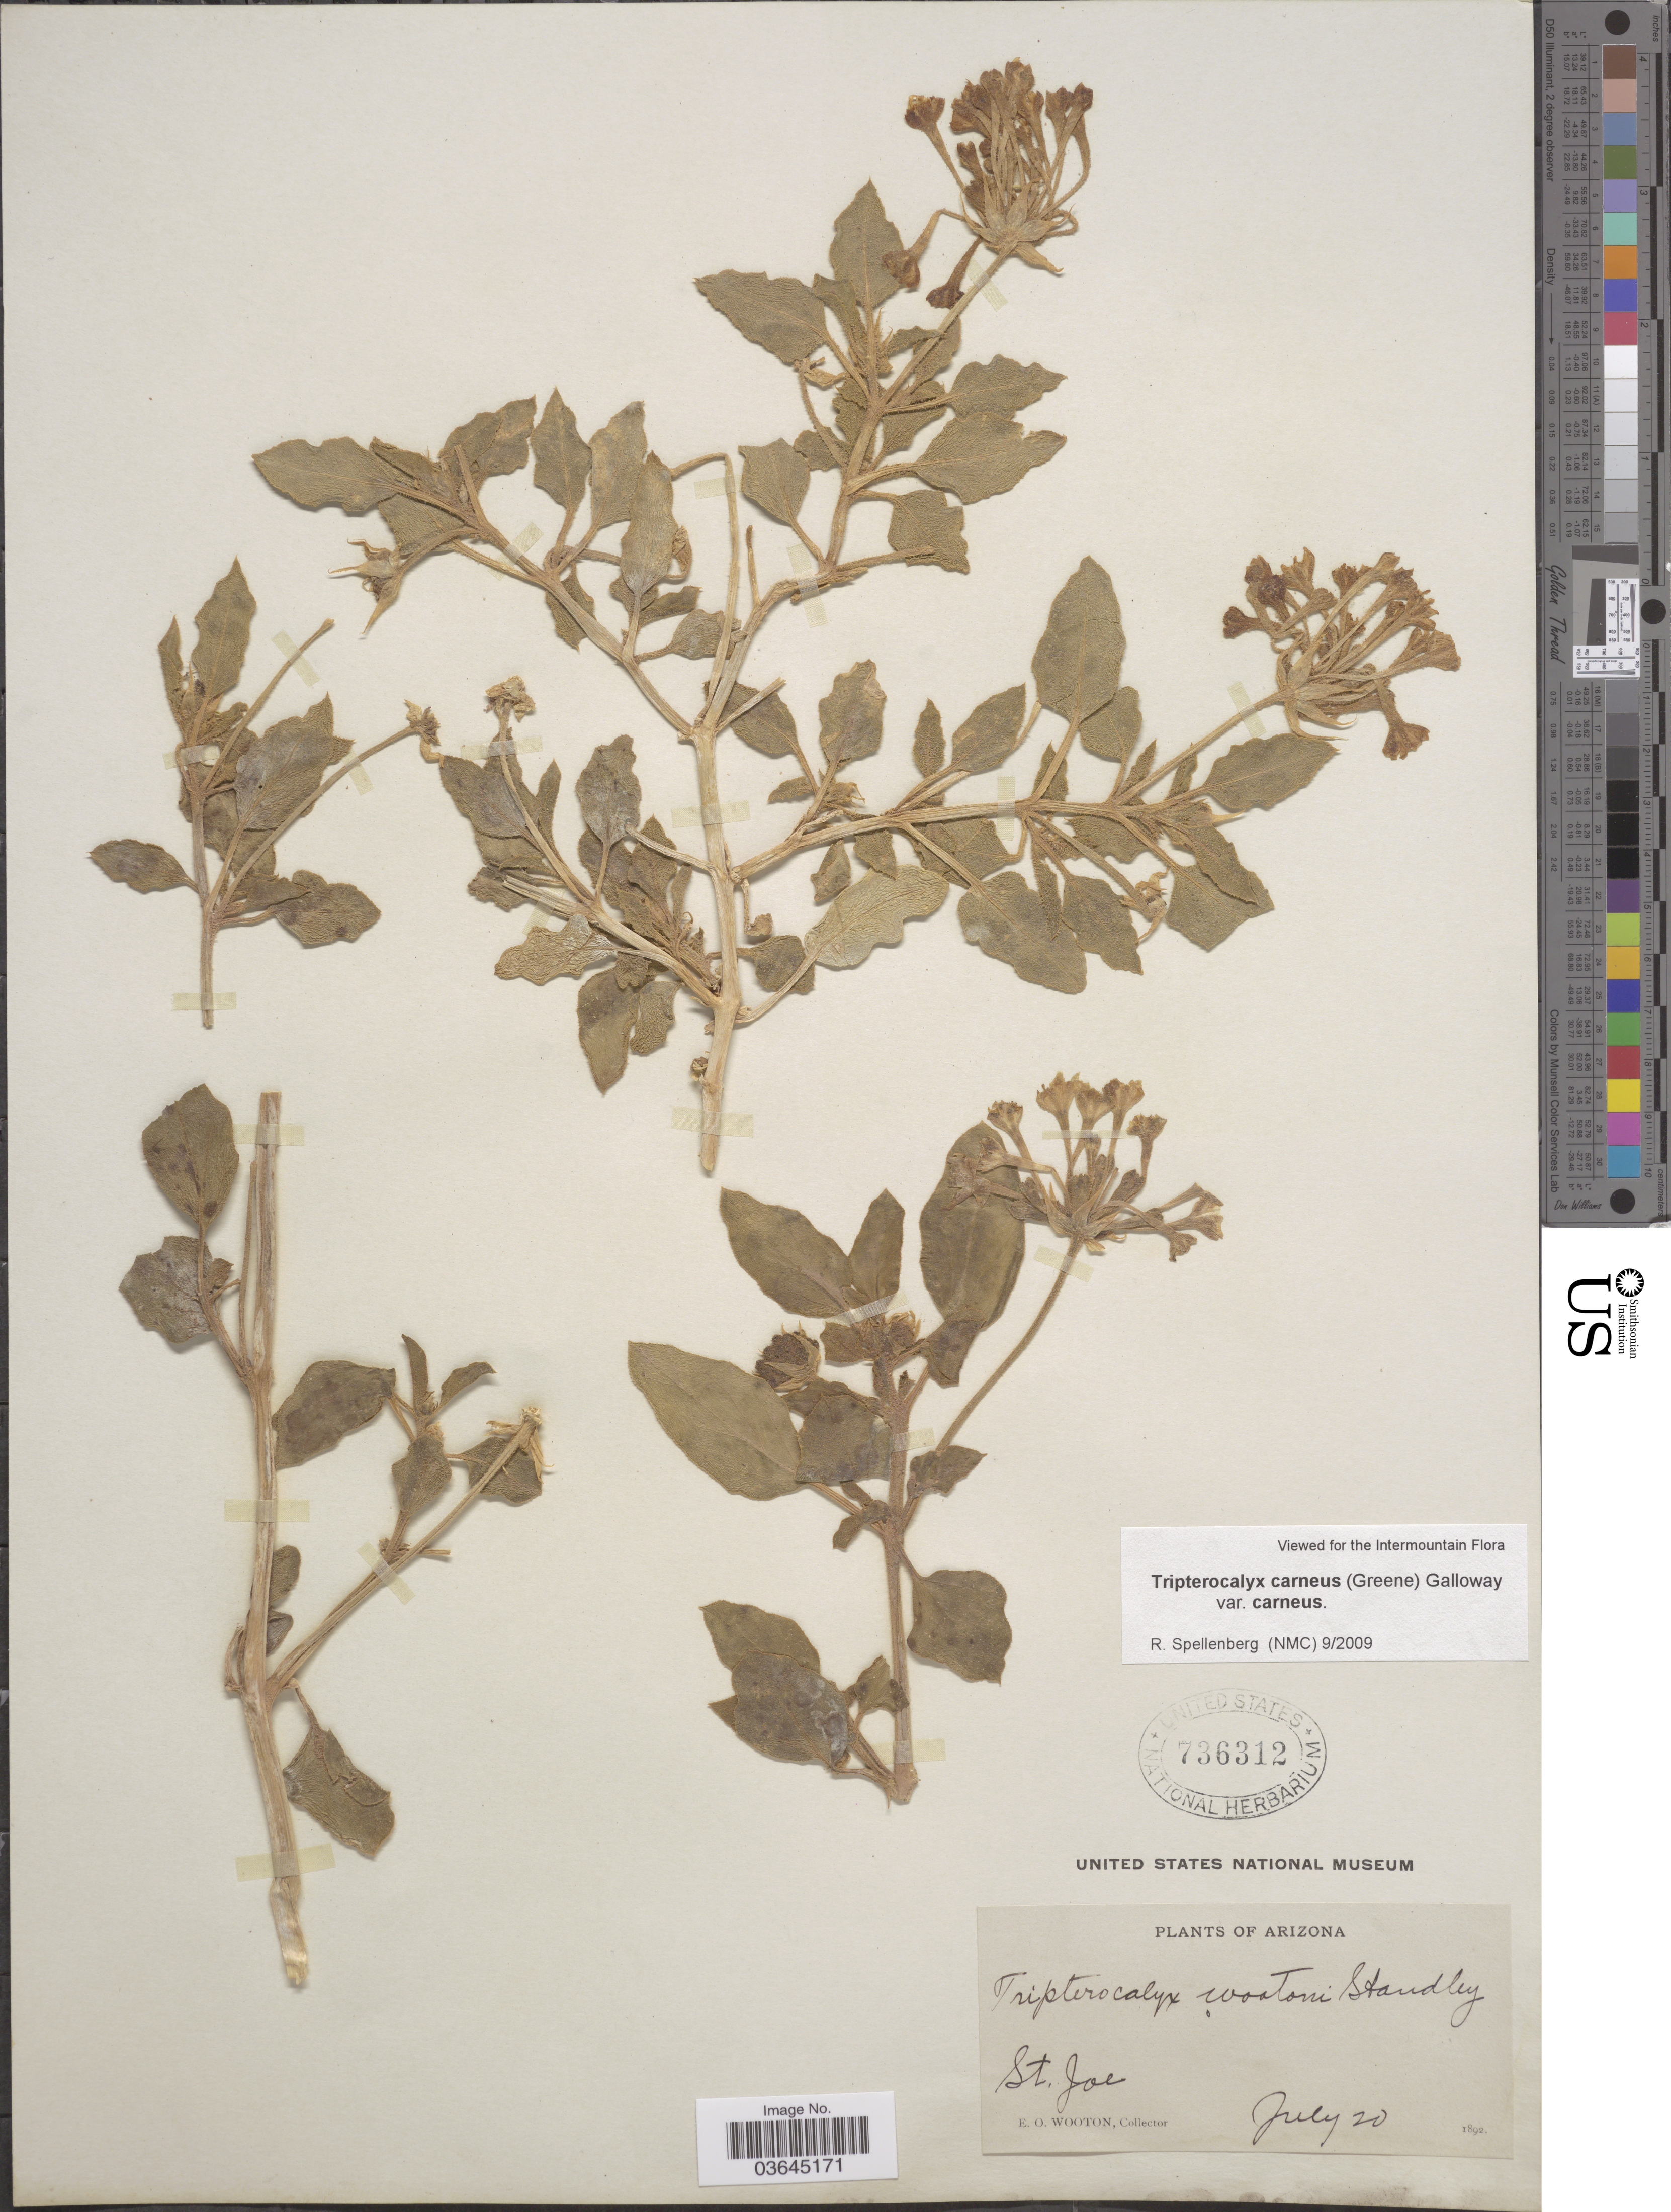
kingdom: Plantae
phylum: Tracheophyta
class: Magnoliopsida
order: Caryophyllales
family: Nyctaginaceae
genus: Tripterocalyx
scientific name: Tripterocalyx carneus var. carneus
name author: (Greene) L.A. Galloway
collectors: E. O. Wooton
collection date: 1892-07-20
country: United States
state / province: Arizona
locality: St. Joe.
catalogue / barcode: US 736312